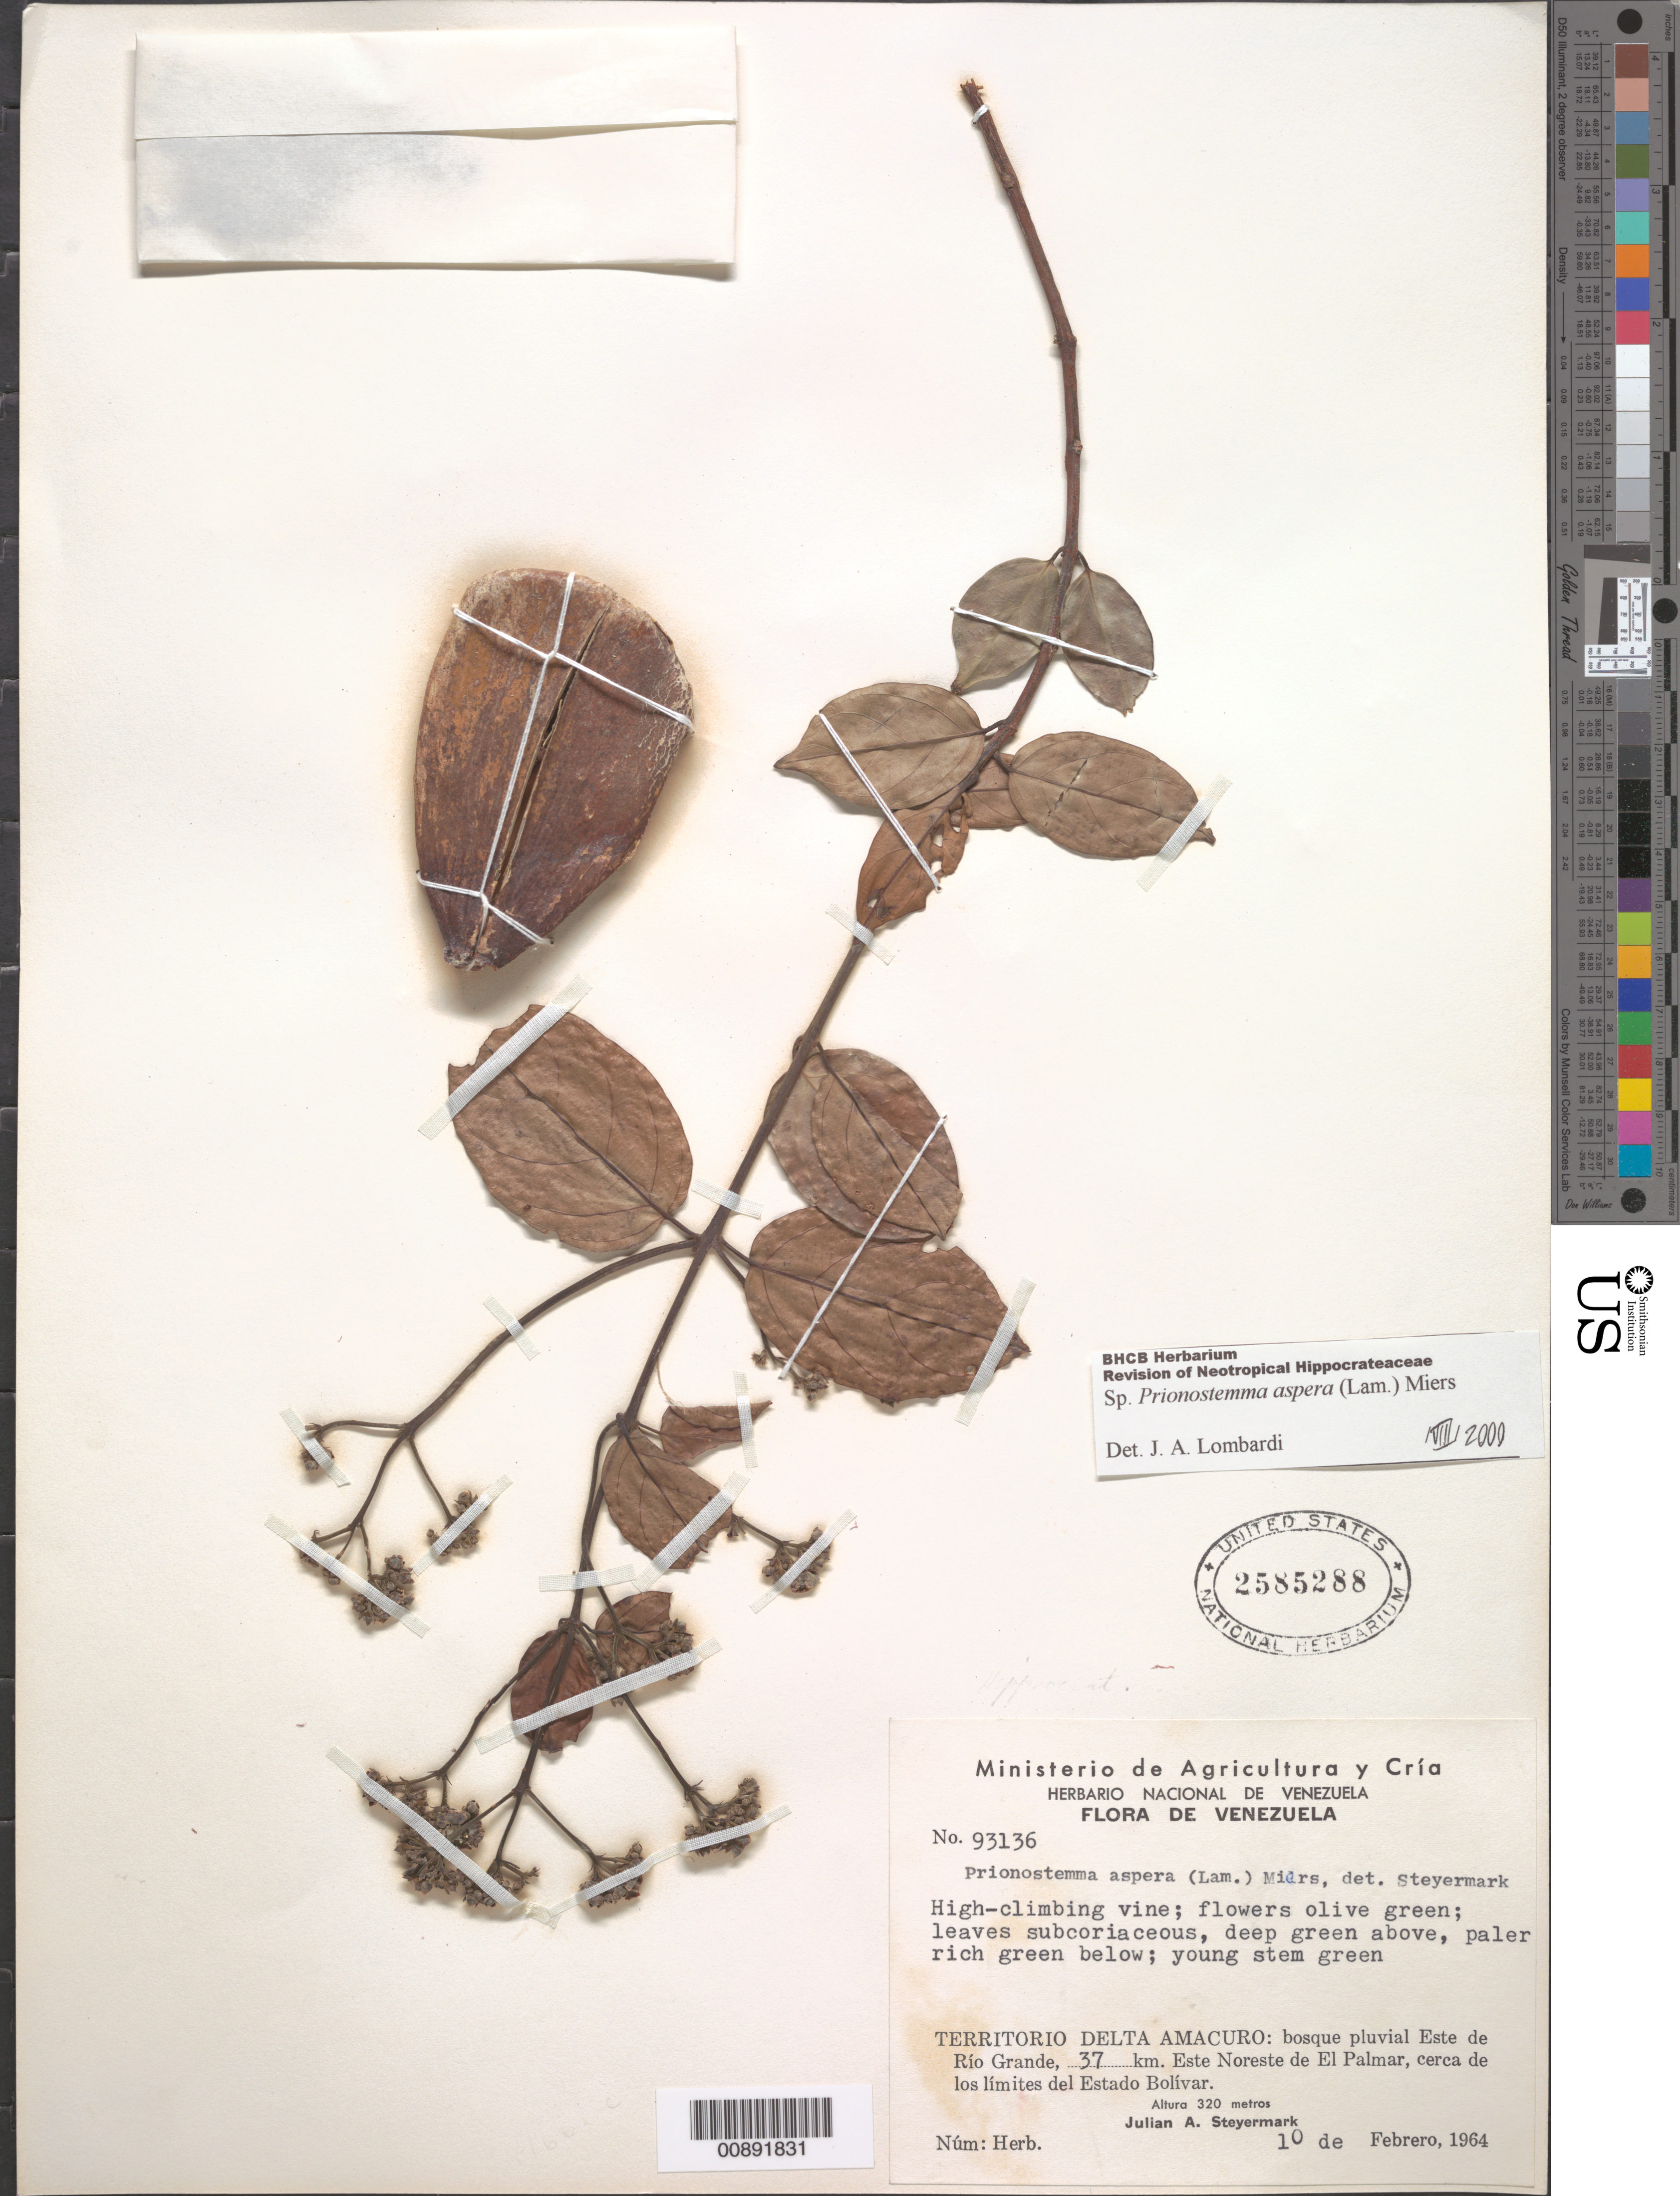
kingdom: Plantae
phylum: Tracheophyta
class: Magnoliopsida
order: Celastrales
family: Celastraceae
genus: Prionostemma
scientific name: Prionostemma aspera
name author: (Lam.) Miers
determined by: Lombardi, Julio A.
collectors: J. Steyermark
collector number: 93136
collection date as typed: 10-Feb-64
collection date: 1964-02-10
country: Venezuela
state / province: Delta Amacuro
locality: Este de Río Grande, 37 km ENE de El Palmar, cerca de los límites del Estado Bolívar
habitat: Rainforest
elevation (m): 320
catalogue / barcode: US 2585288